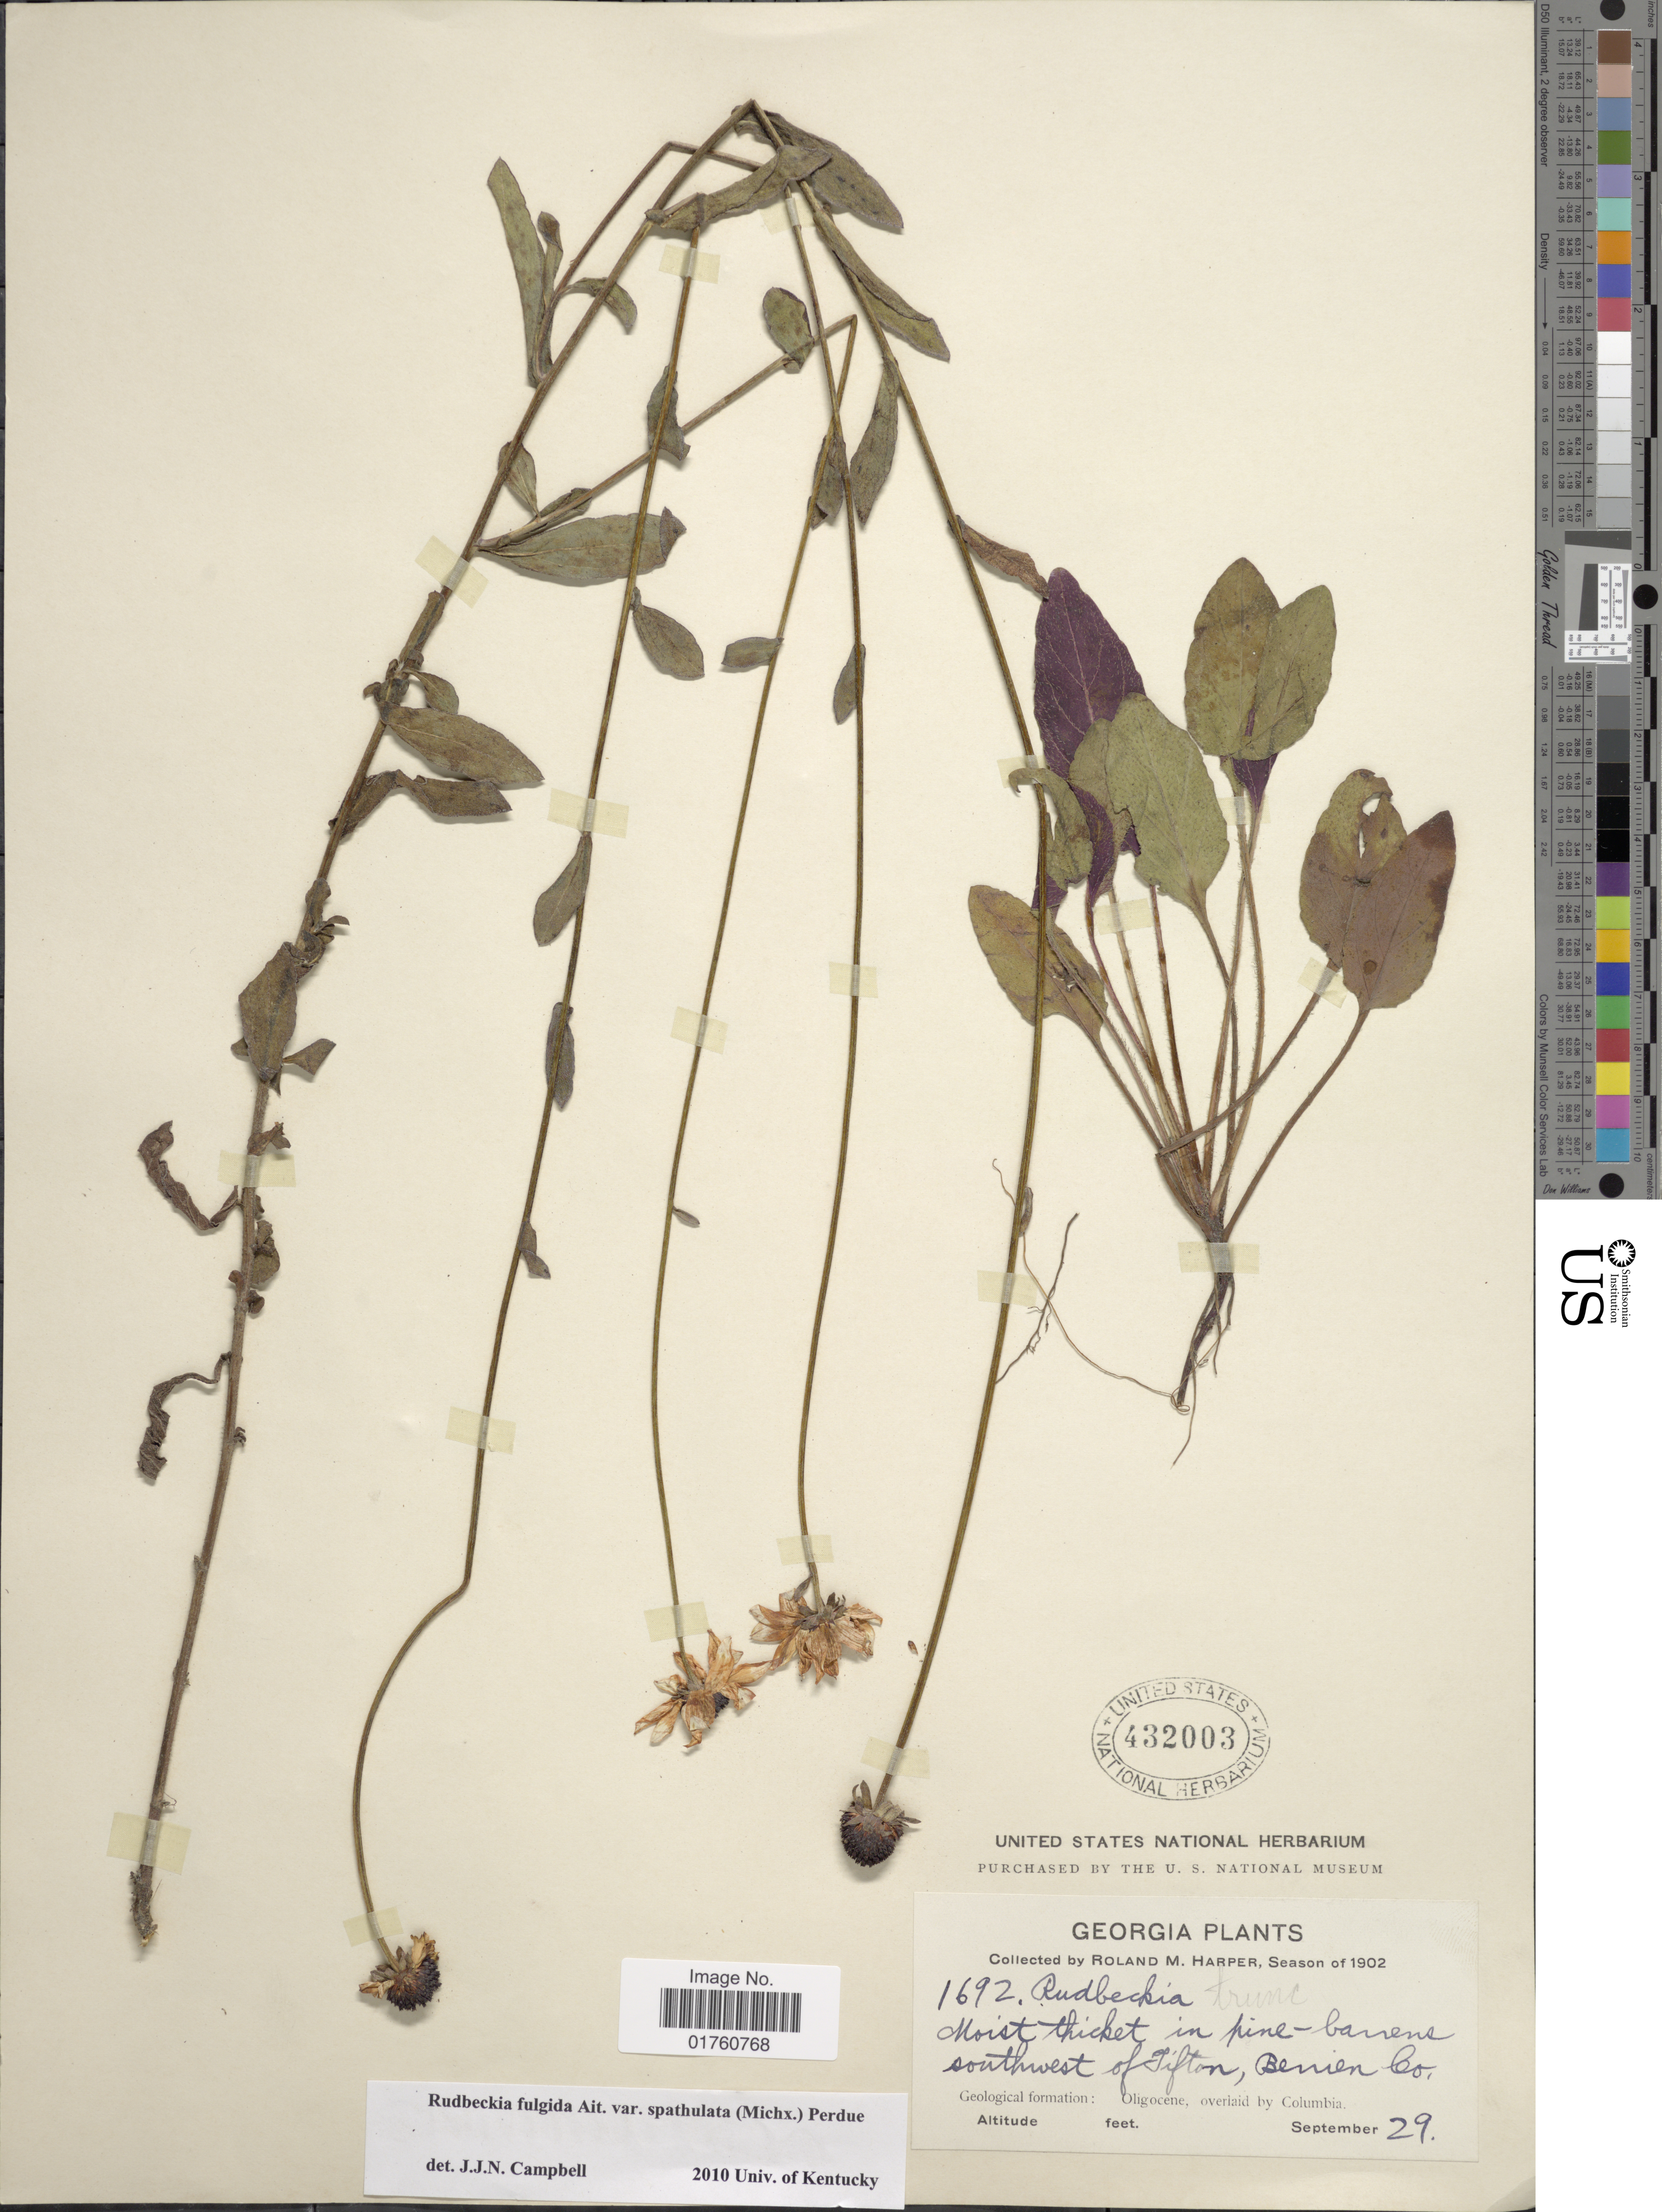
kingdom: Plantae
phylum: Tracheophyta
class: Magnoliopsida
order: Asterales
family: Asteraceae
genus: Rudbeckia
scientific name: Rudbeckia fulgida var. fulgida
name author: Aiton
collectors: R. M. Harper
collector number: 1692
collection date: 1902-09-29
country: United States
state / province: Georgia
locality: Moist thicket in pine-barrens southwest of Tifton, Benien Co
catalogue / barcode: US 432003